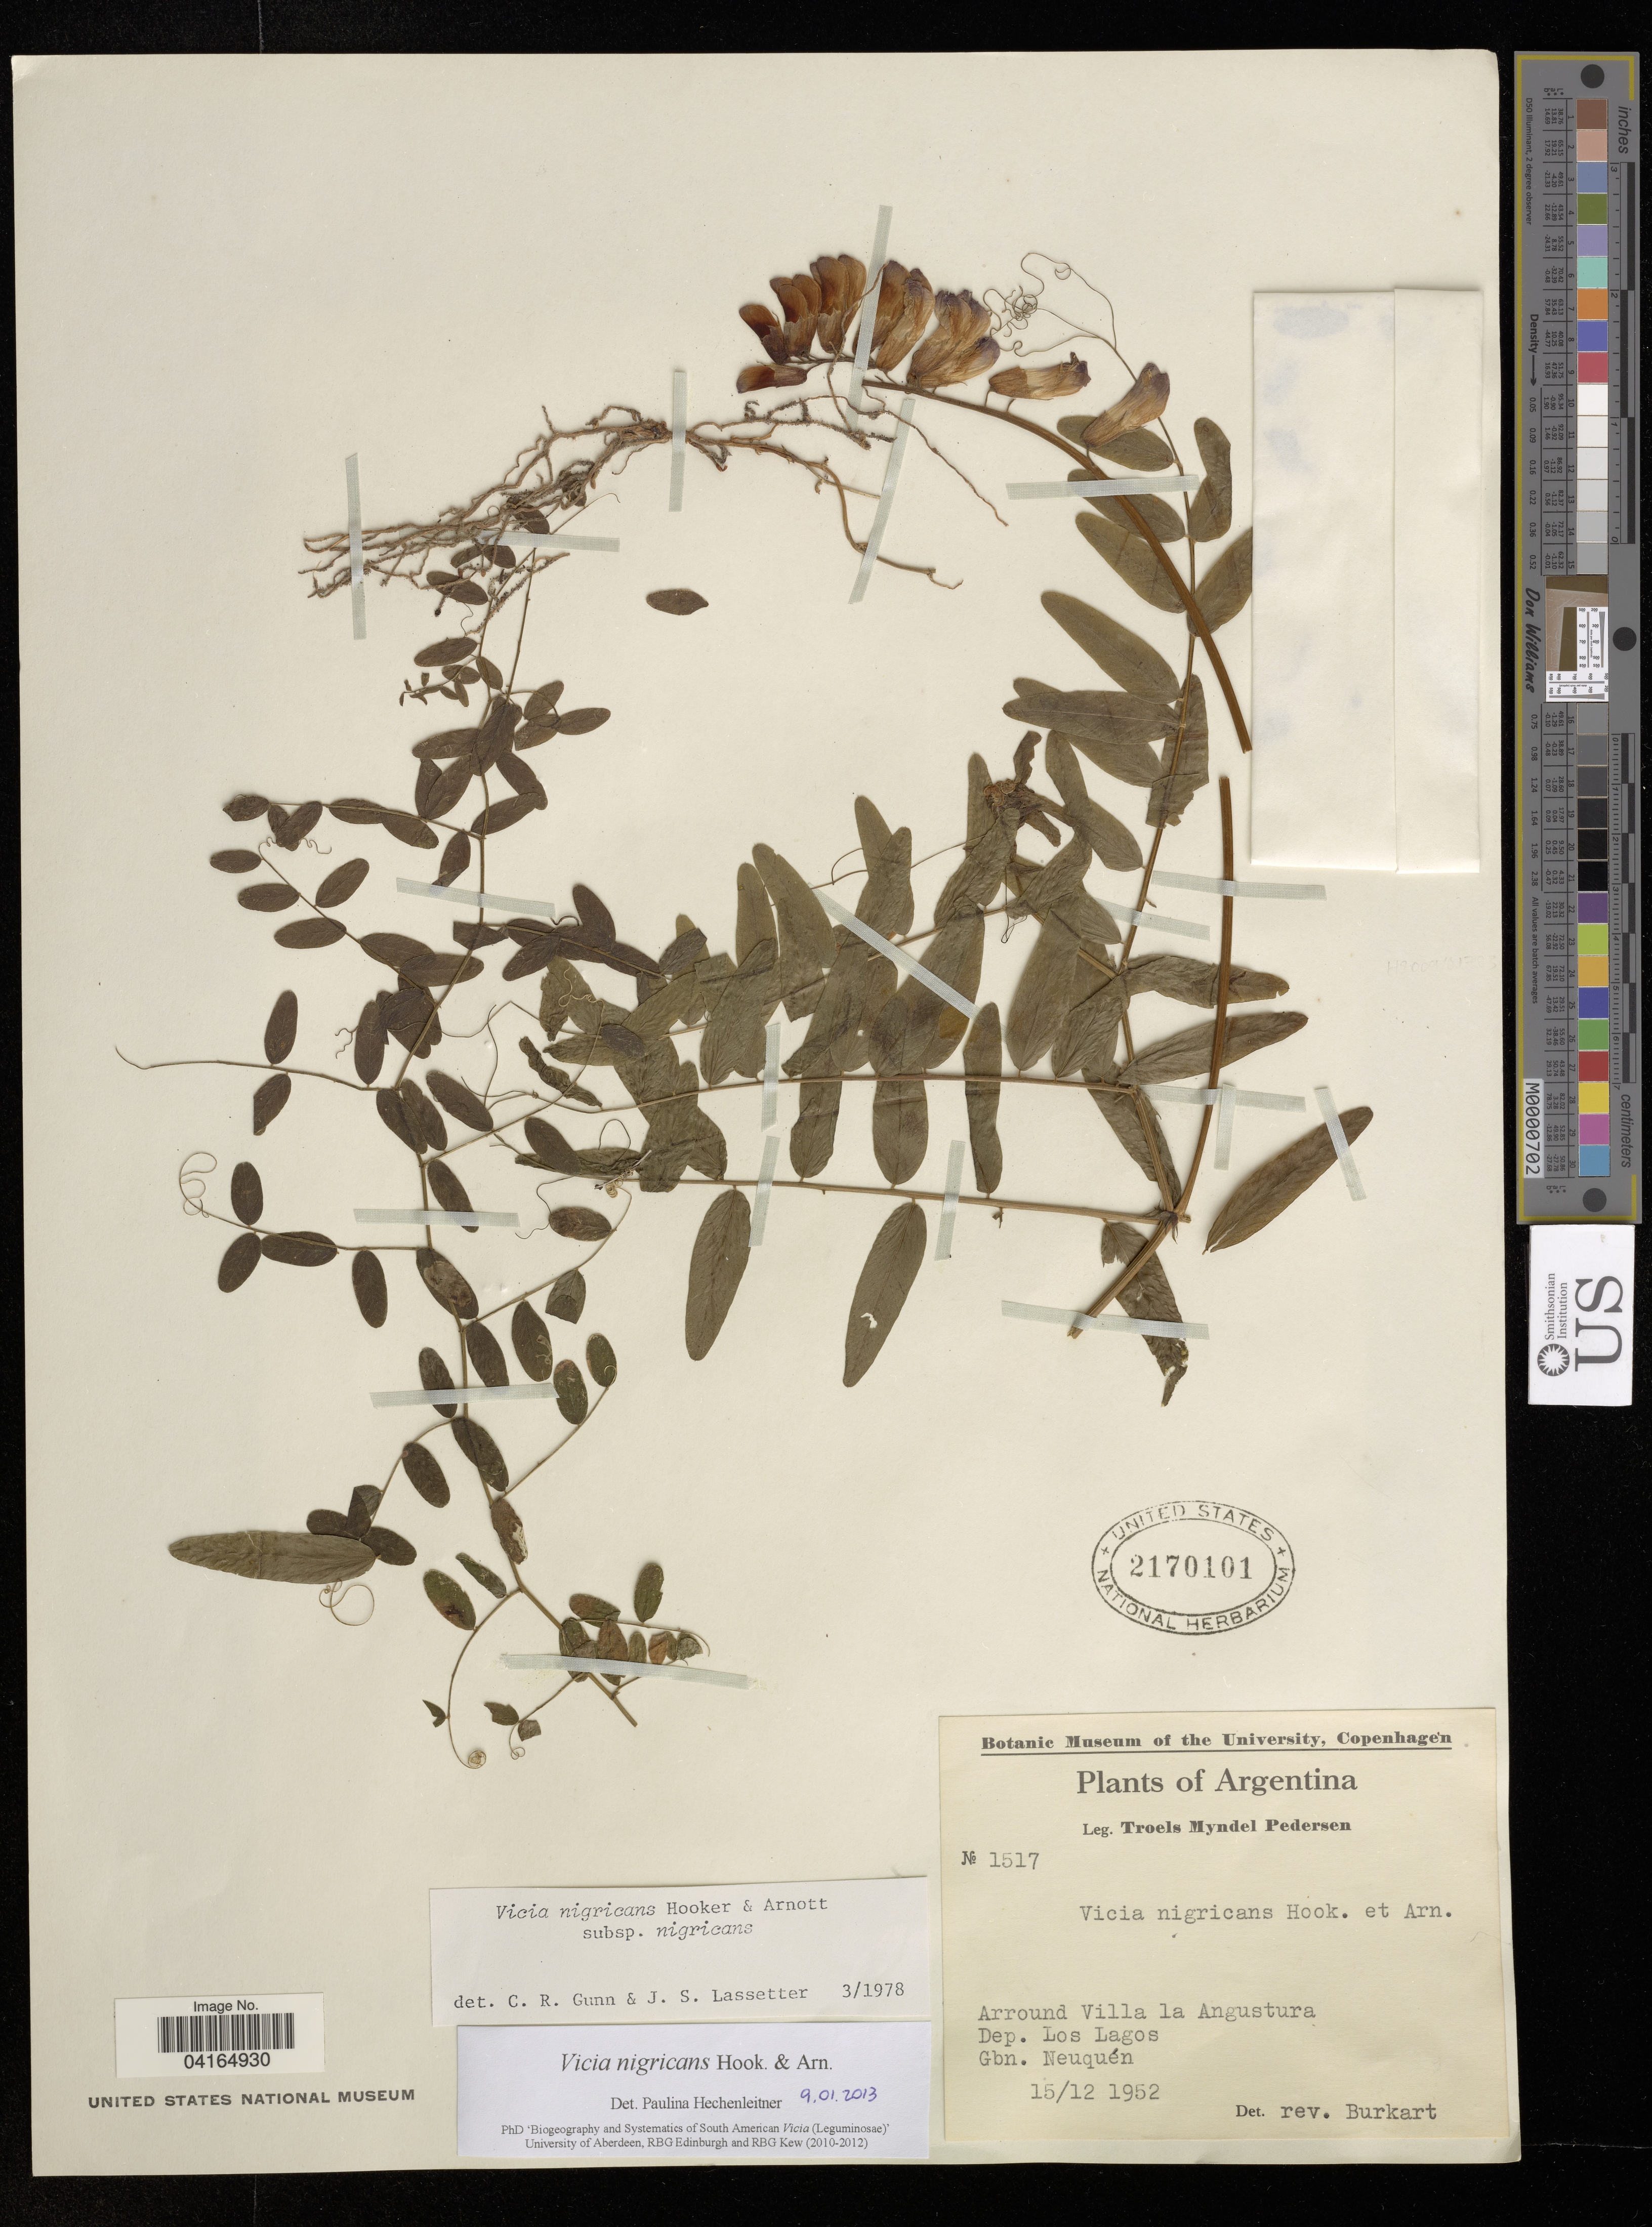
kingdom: Plantae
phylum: Tracheophyta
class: Magnoliopsida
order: Fabales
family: Fabaceae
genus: Vicia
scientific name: Vicia nigricans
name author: Hook. & Arn.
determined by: Hechenleitner, Paulina, RBG Edinburgh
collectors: T. M. Pedersen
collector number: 1517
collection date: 1952-12-15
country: Argentina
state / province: Neuquen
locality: Arround Villa la Angustura. Dep. Los Lagos. Gbn. Neuquén.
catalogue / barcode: US 2170101